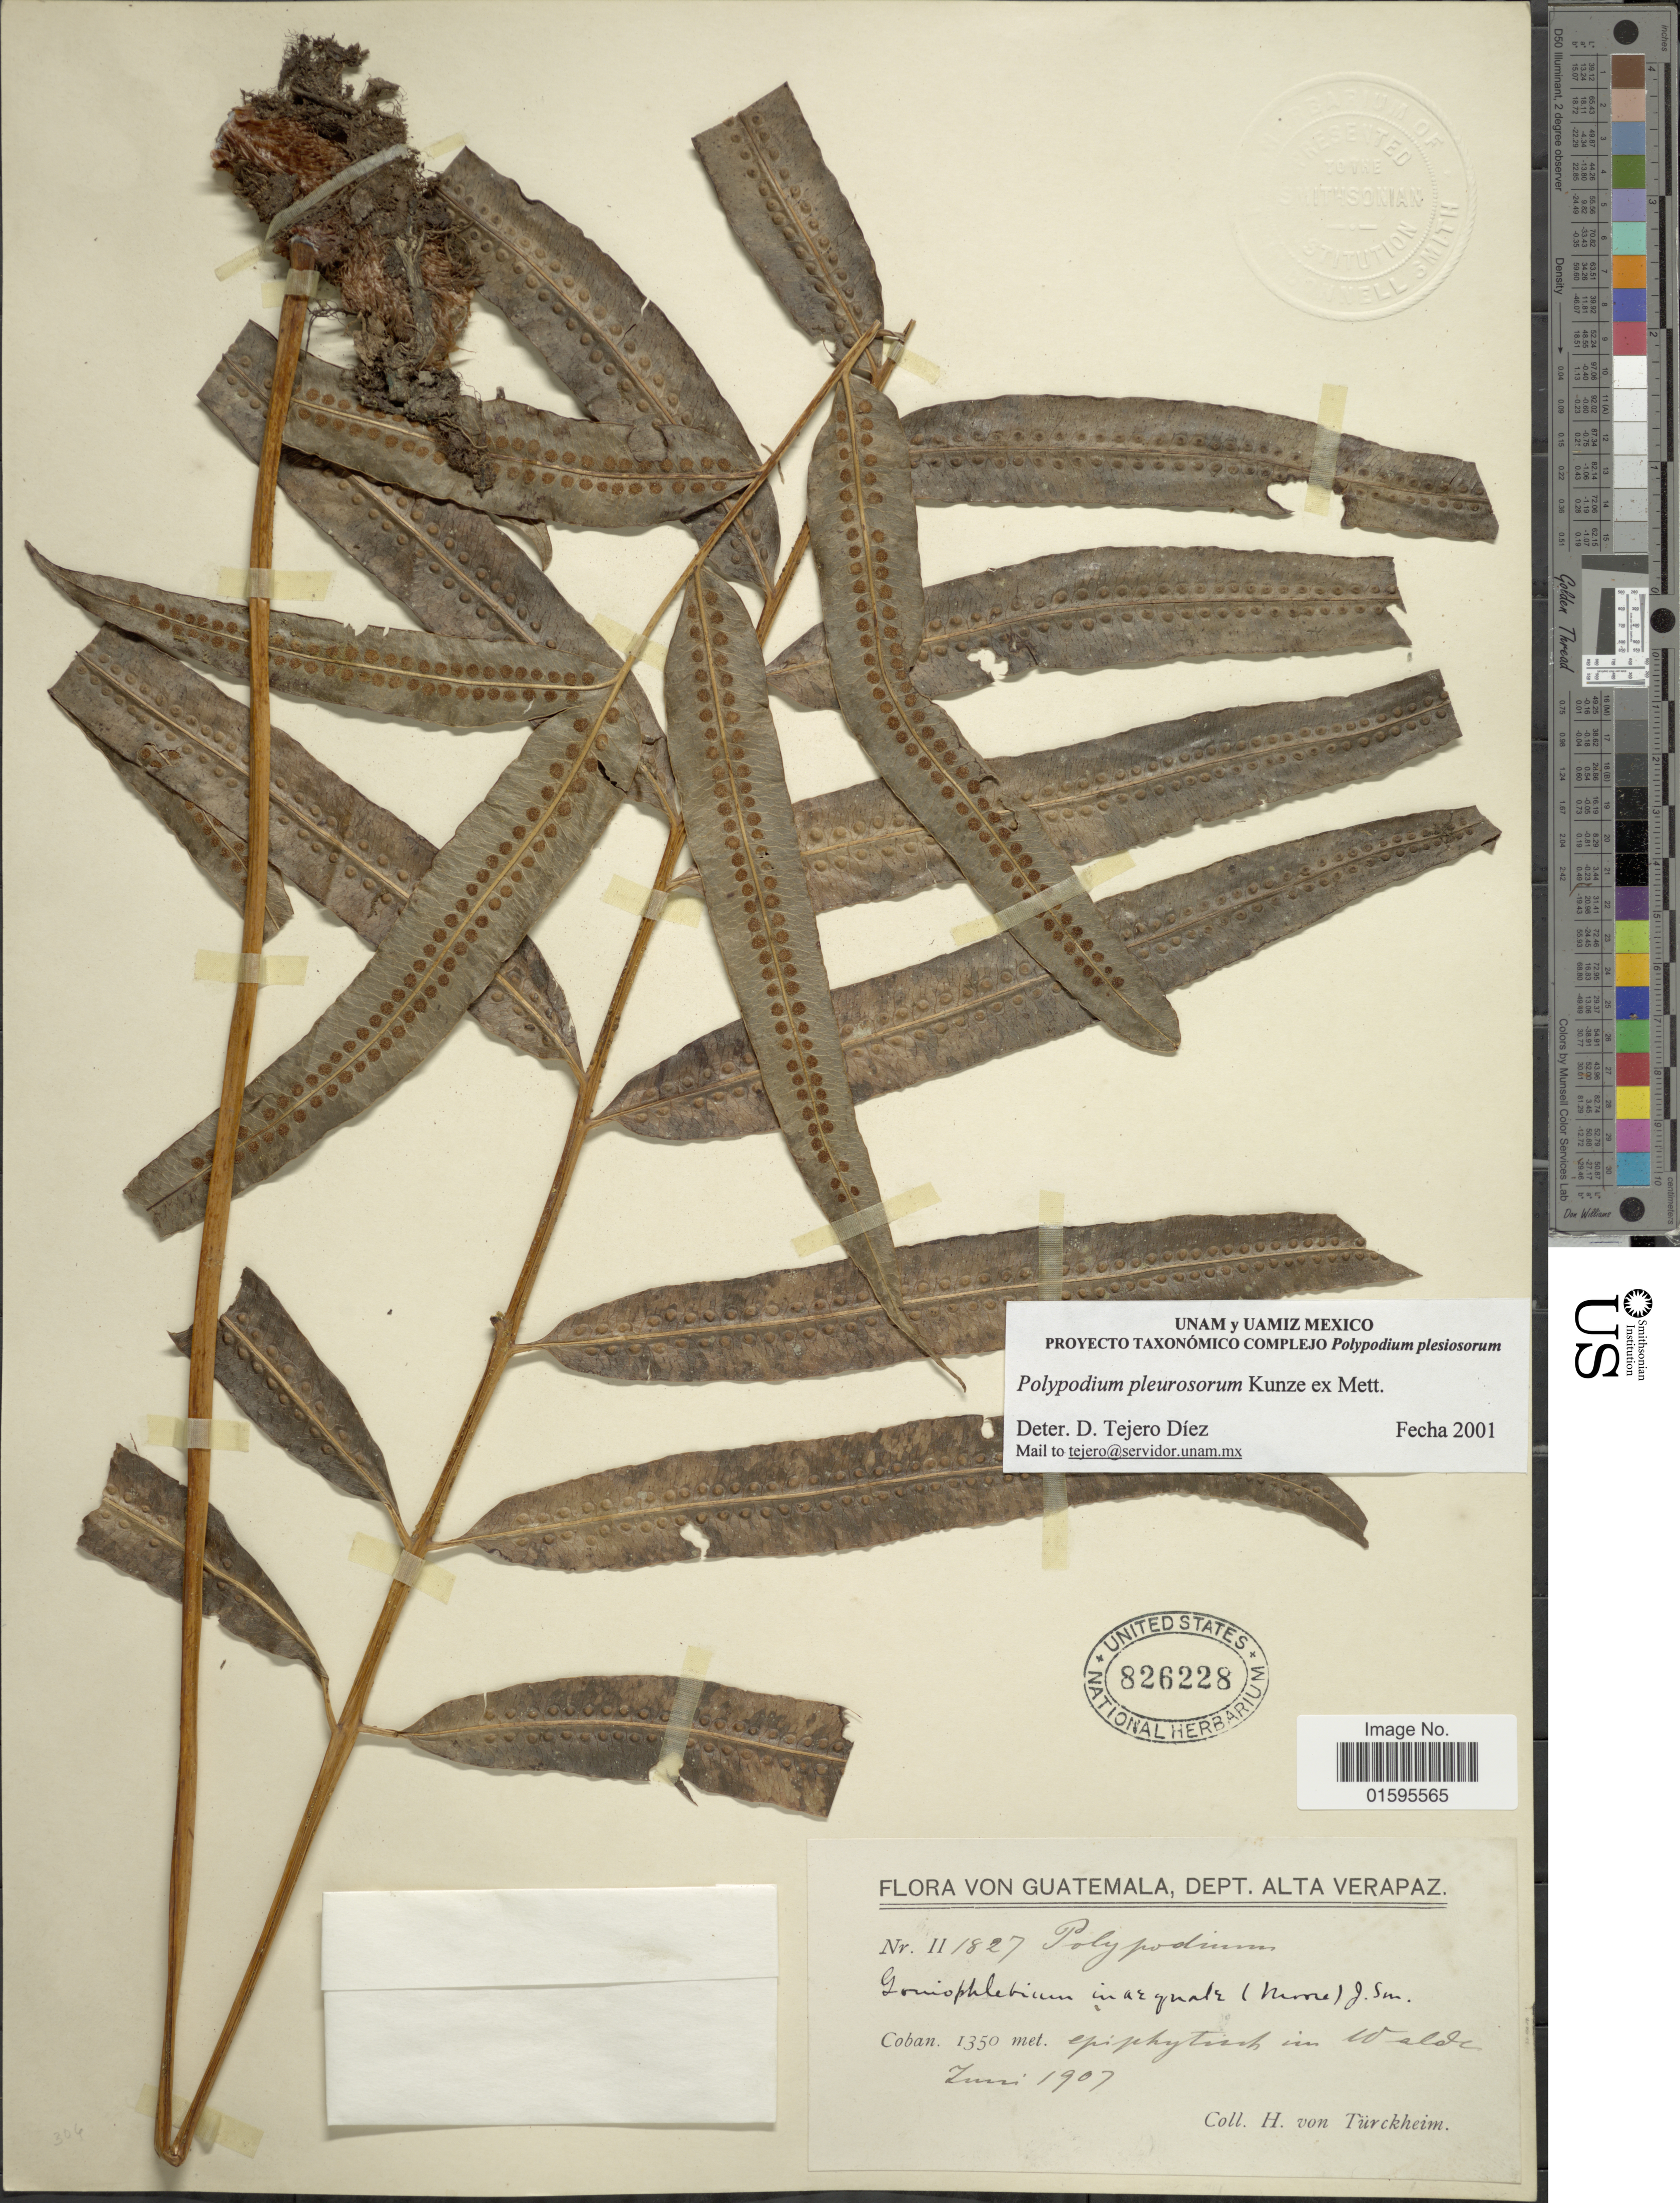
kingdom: Plantae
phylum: Tracheophyta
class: Polypodiopsida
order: Polypodiales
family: Polypodiaceae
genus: Polypodium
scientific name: Polypodium pleurosorum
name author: Kunze ex Mett.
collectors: H. von Türckheim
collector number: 11/1827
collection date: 1907-06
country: Guatemala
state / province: Alta Verapaz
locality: Dept. Alta Verapaz, Coban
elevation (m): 1350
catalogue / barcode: US 826228